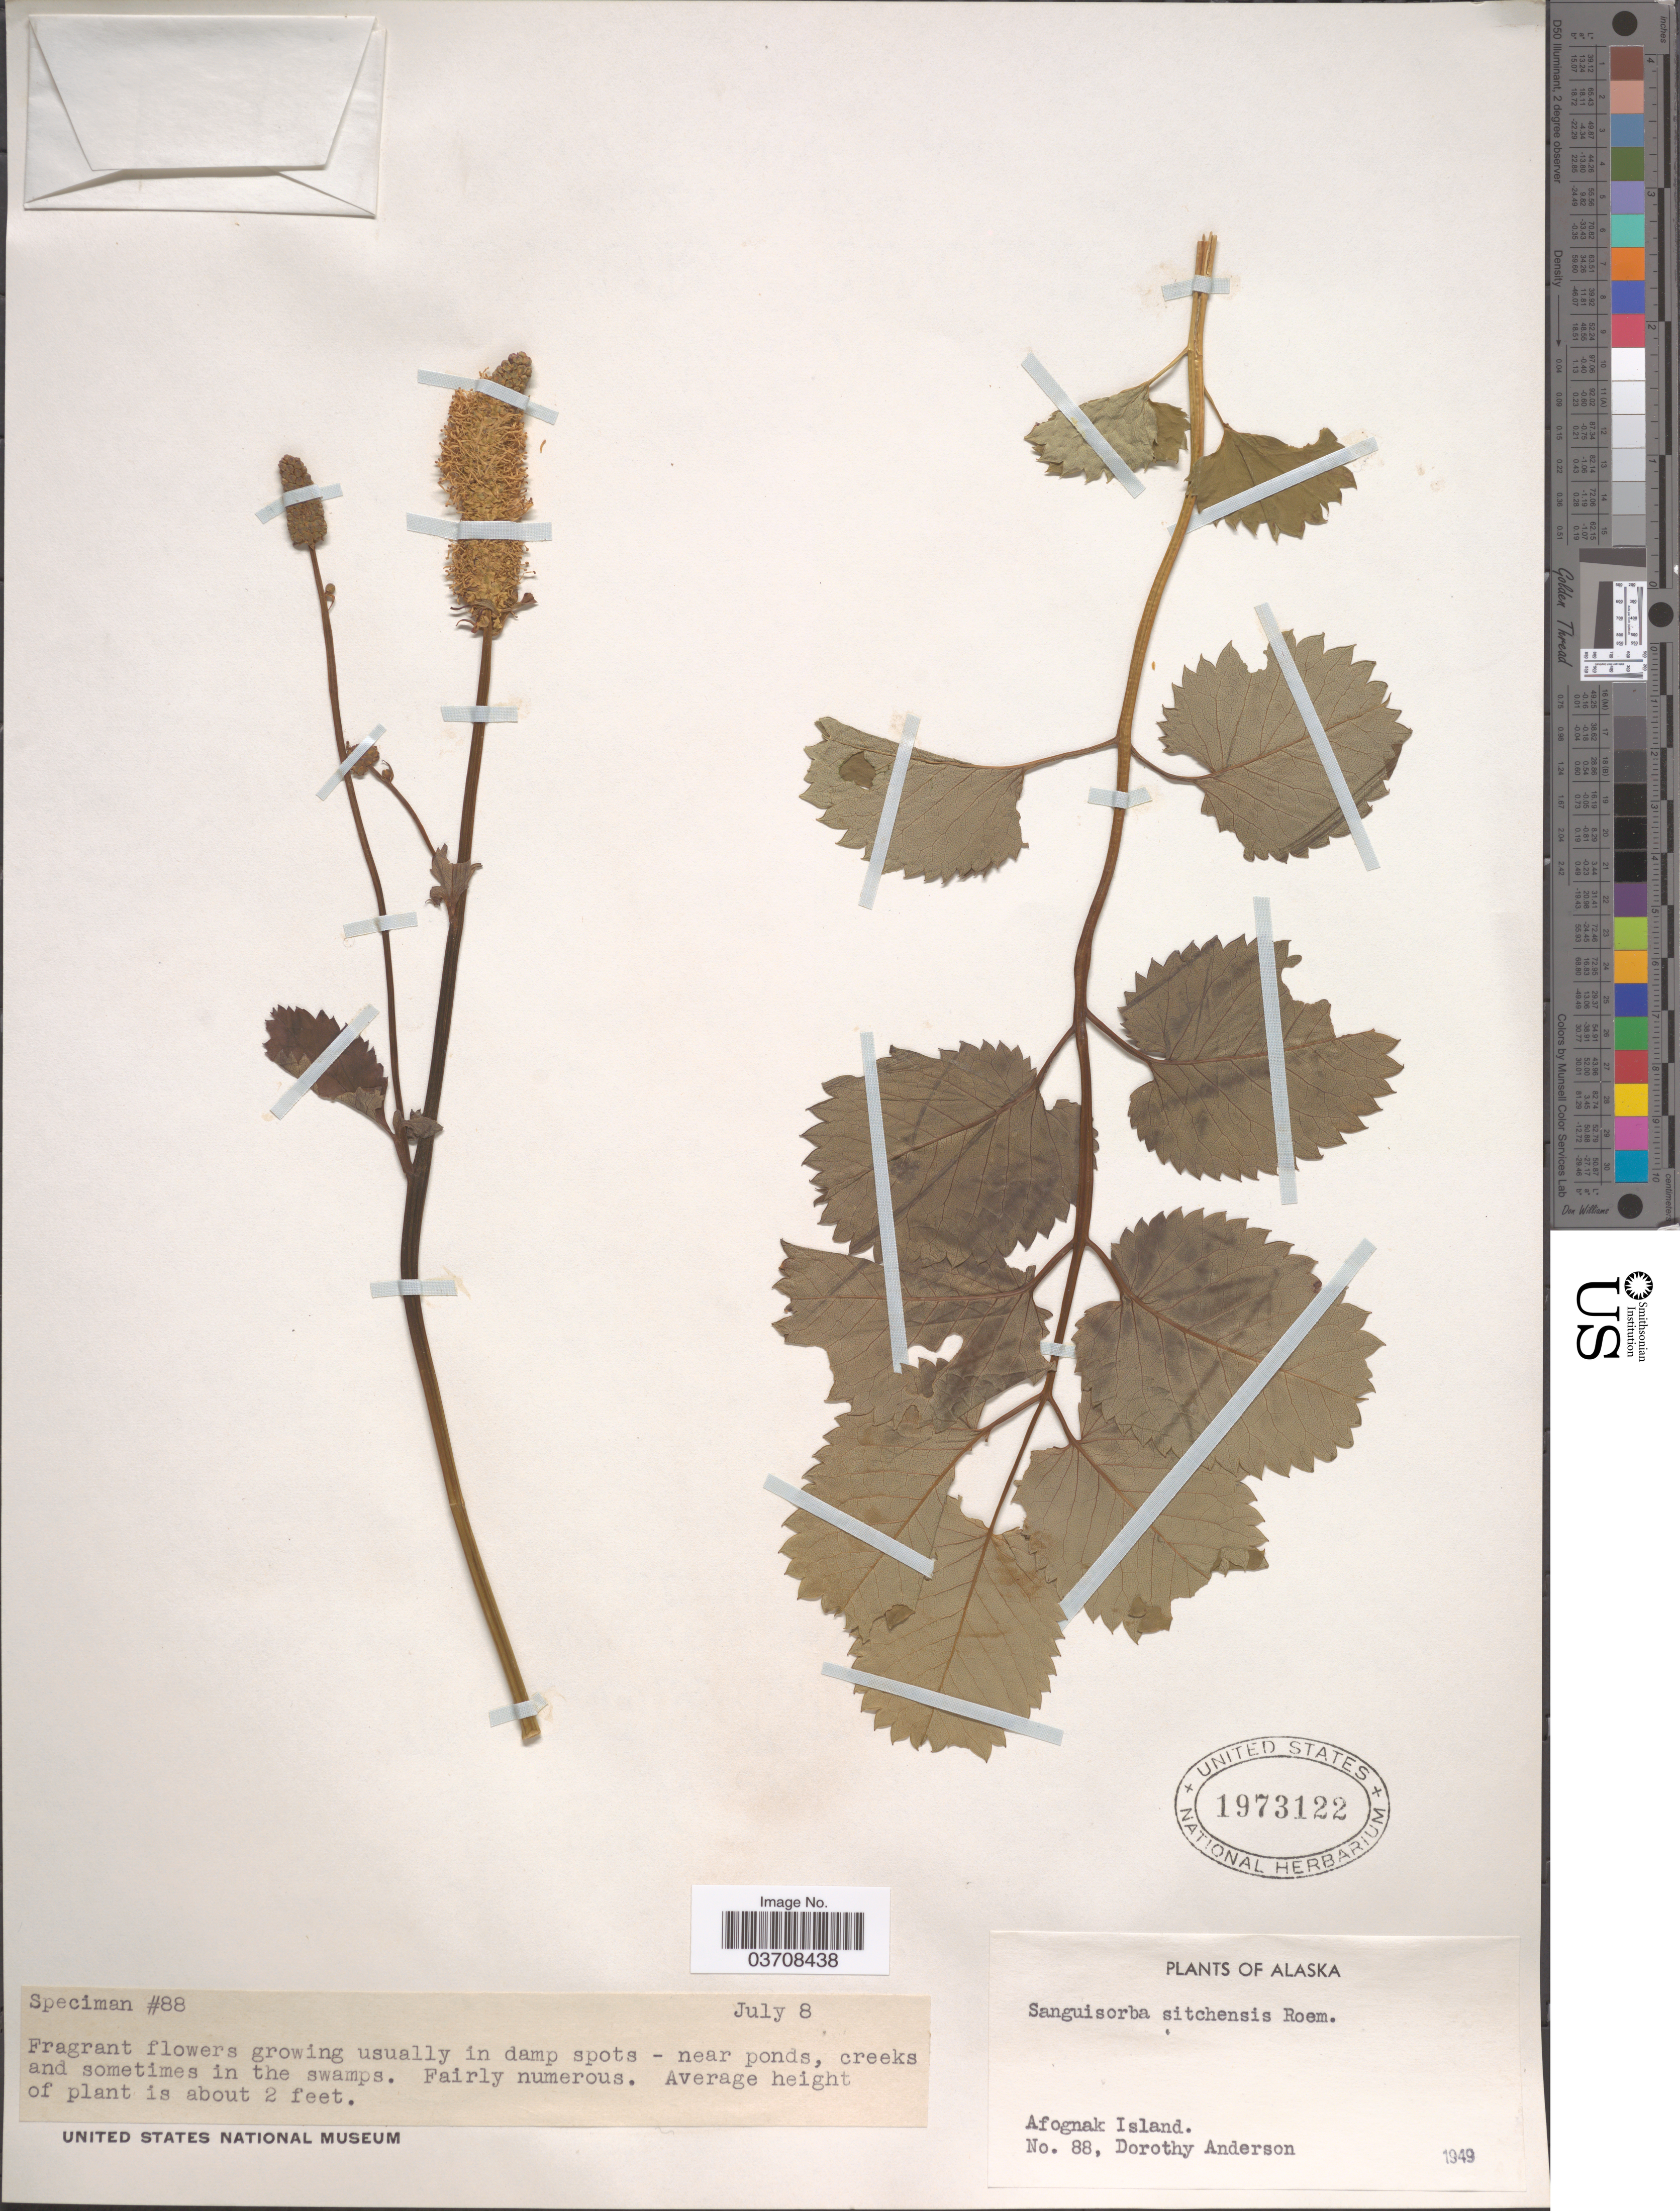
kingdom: Plantae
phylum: Tracheophyta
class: Magnoliopsida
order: Rosales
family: Rosaceae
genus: Sanguisorba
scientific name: Sanguisorba stipulata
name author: Raf.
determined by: Strong, Mark T., (BOT), Smithsonian Institution - National Museum of Natural History (UNITED STATES)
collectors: D. Anderson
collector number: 88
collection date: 1949-07-08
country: United States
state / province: Alaska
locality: Afognak Island. Near ponds, creeks and sometimes in the swamps.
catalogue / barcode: US 1973122